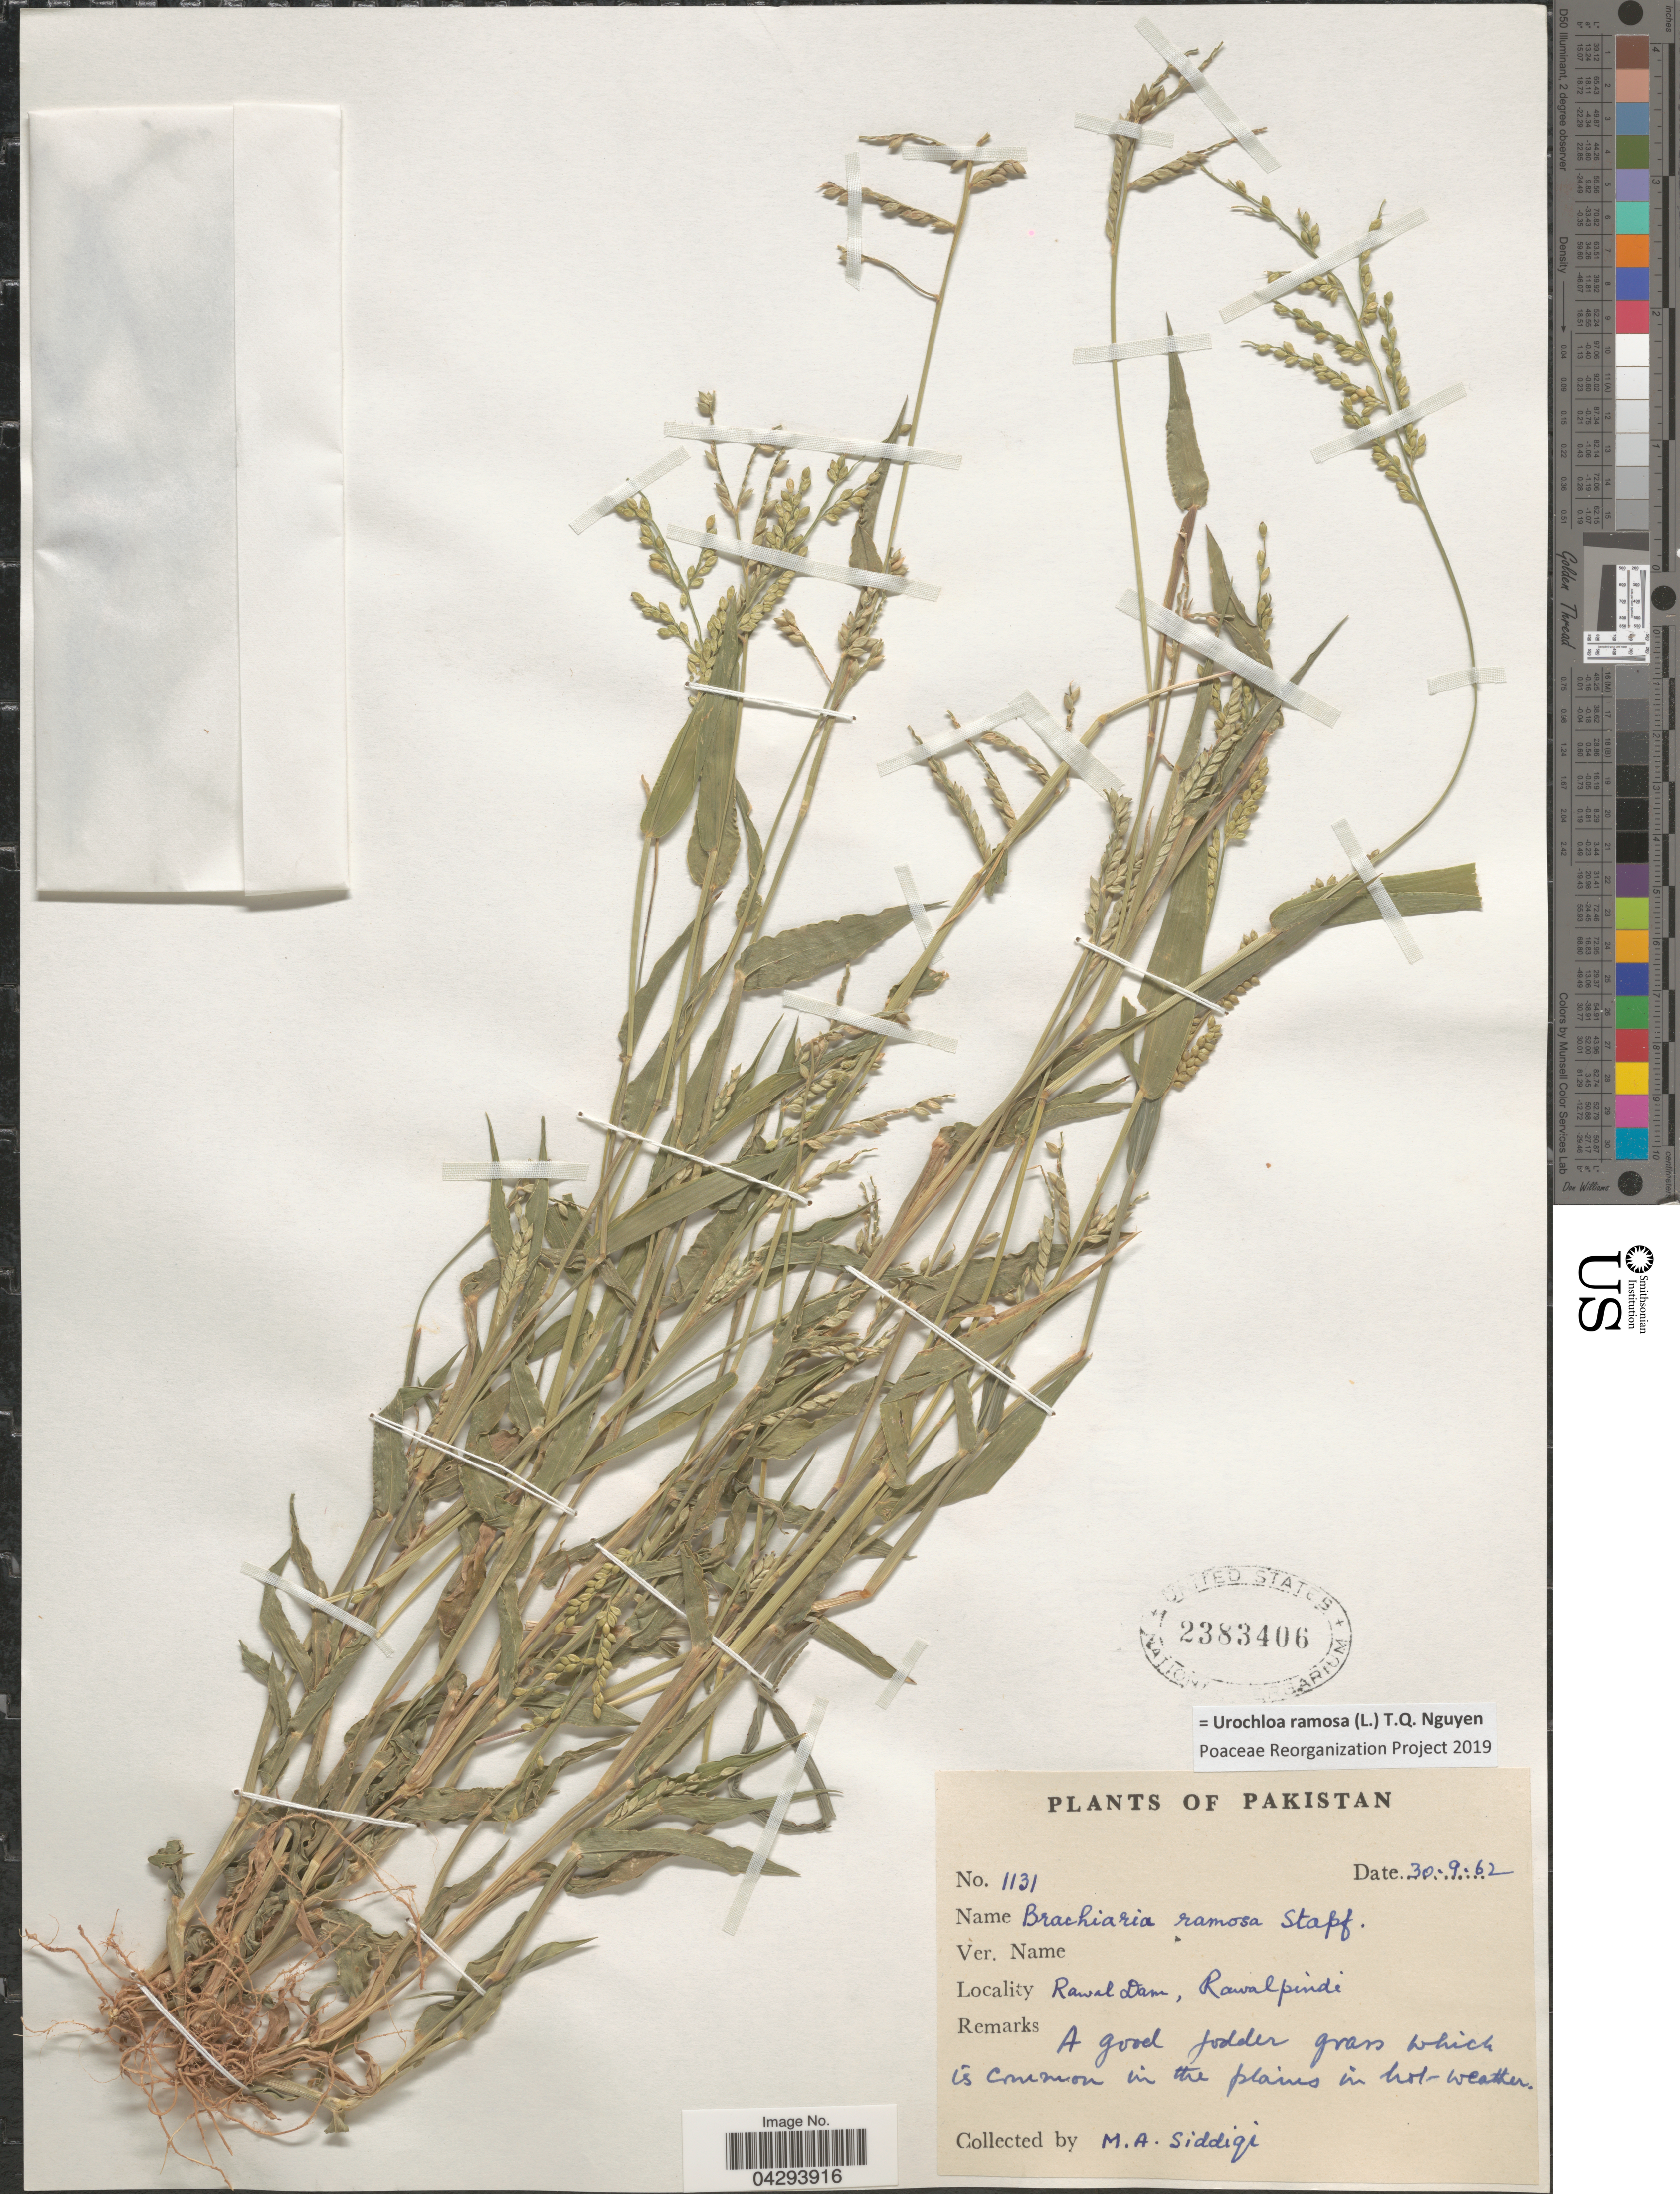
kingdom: Plantae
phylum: Tracheophyta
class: Liliopsida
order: Poales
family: Poaceae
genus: Urochloa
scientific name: Urochloa ramosa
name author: T.Q. Nguyen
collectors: M. Siddiqi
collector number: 1131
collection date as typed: Transcribed d/m/y: 30/9/62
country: Pakistan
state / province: Punjab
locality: Rawal Dam, Rawalpindi.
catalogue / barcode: US 2383406